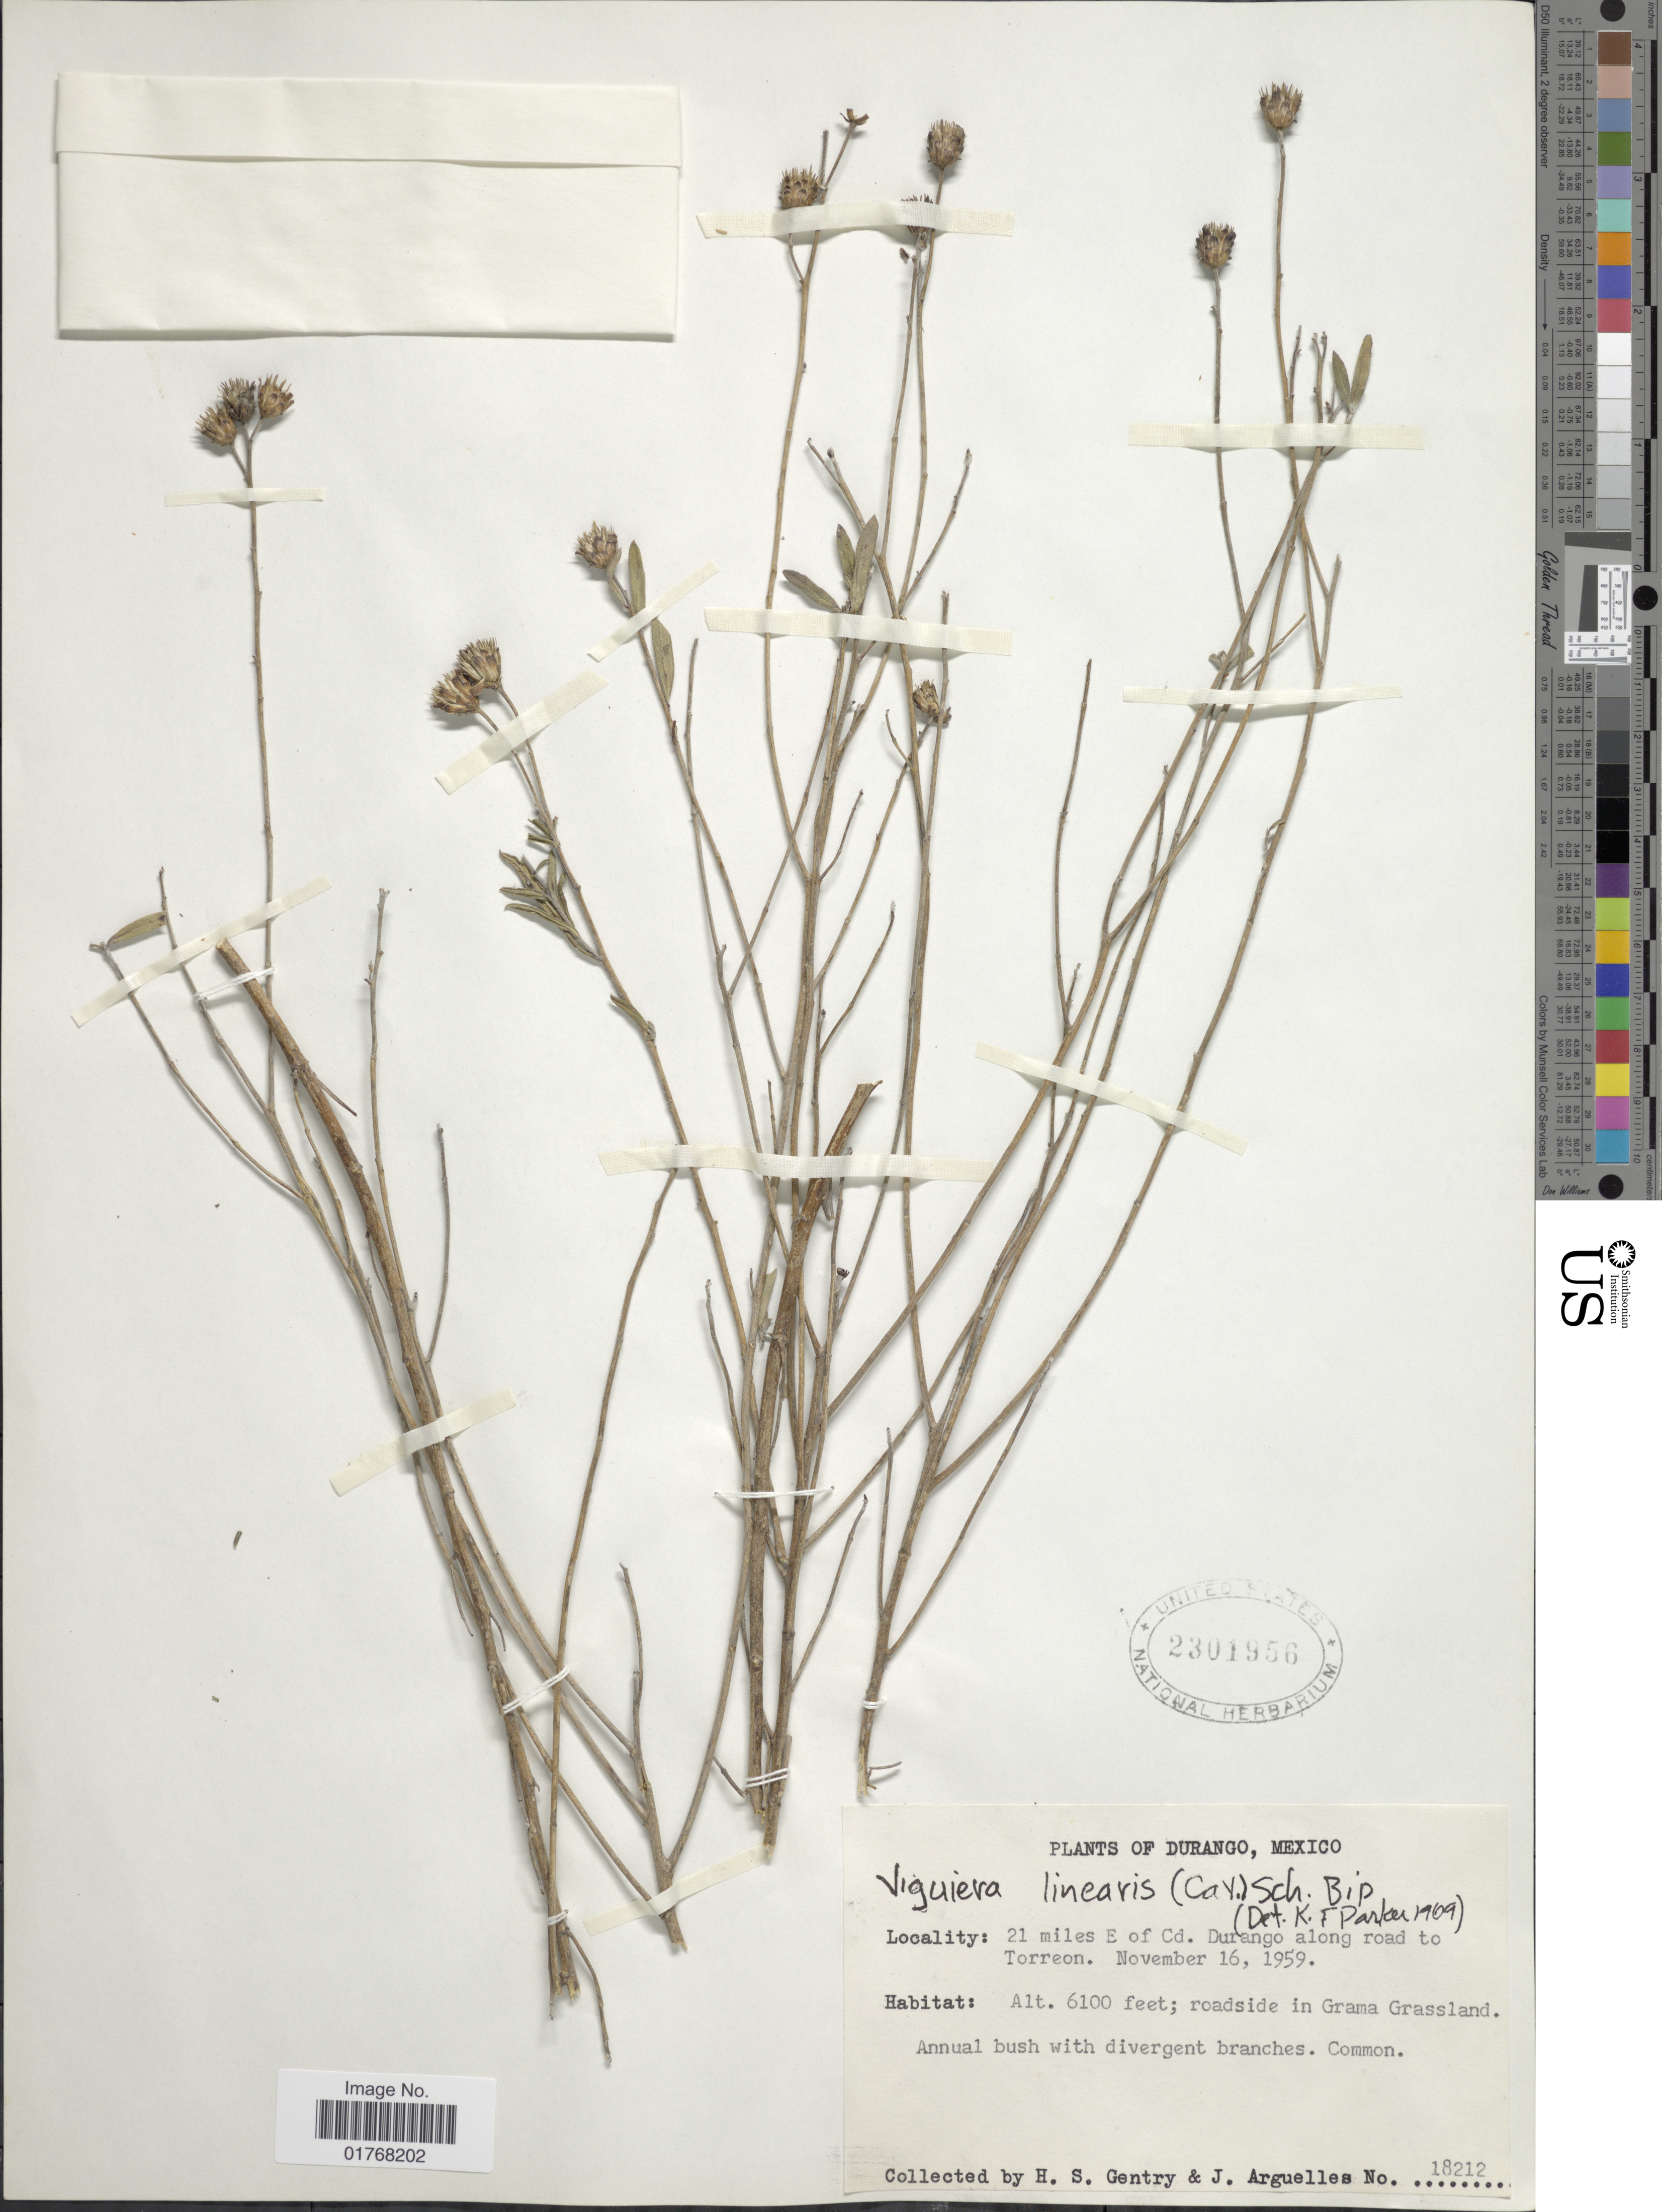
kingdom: Plantae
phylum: Tracheophyta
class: Magnoliopsida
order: Asterales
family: Asteraceae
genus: Viguiera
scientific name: Viguiera linearis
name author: (Cav.) Sch. Bip.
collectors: H. S. Gentry & J. Arguelles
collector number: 18212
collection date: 1959-11-16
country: Mexico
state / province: Durango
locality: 21 miles E of Cd. Durango along road to Torreon; roadside in Grama Grassland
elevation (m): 1859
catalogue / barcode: US 2301956